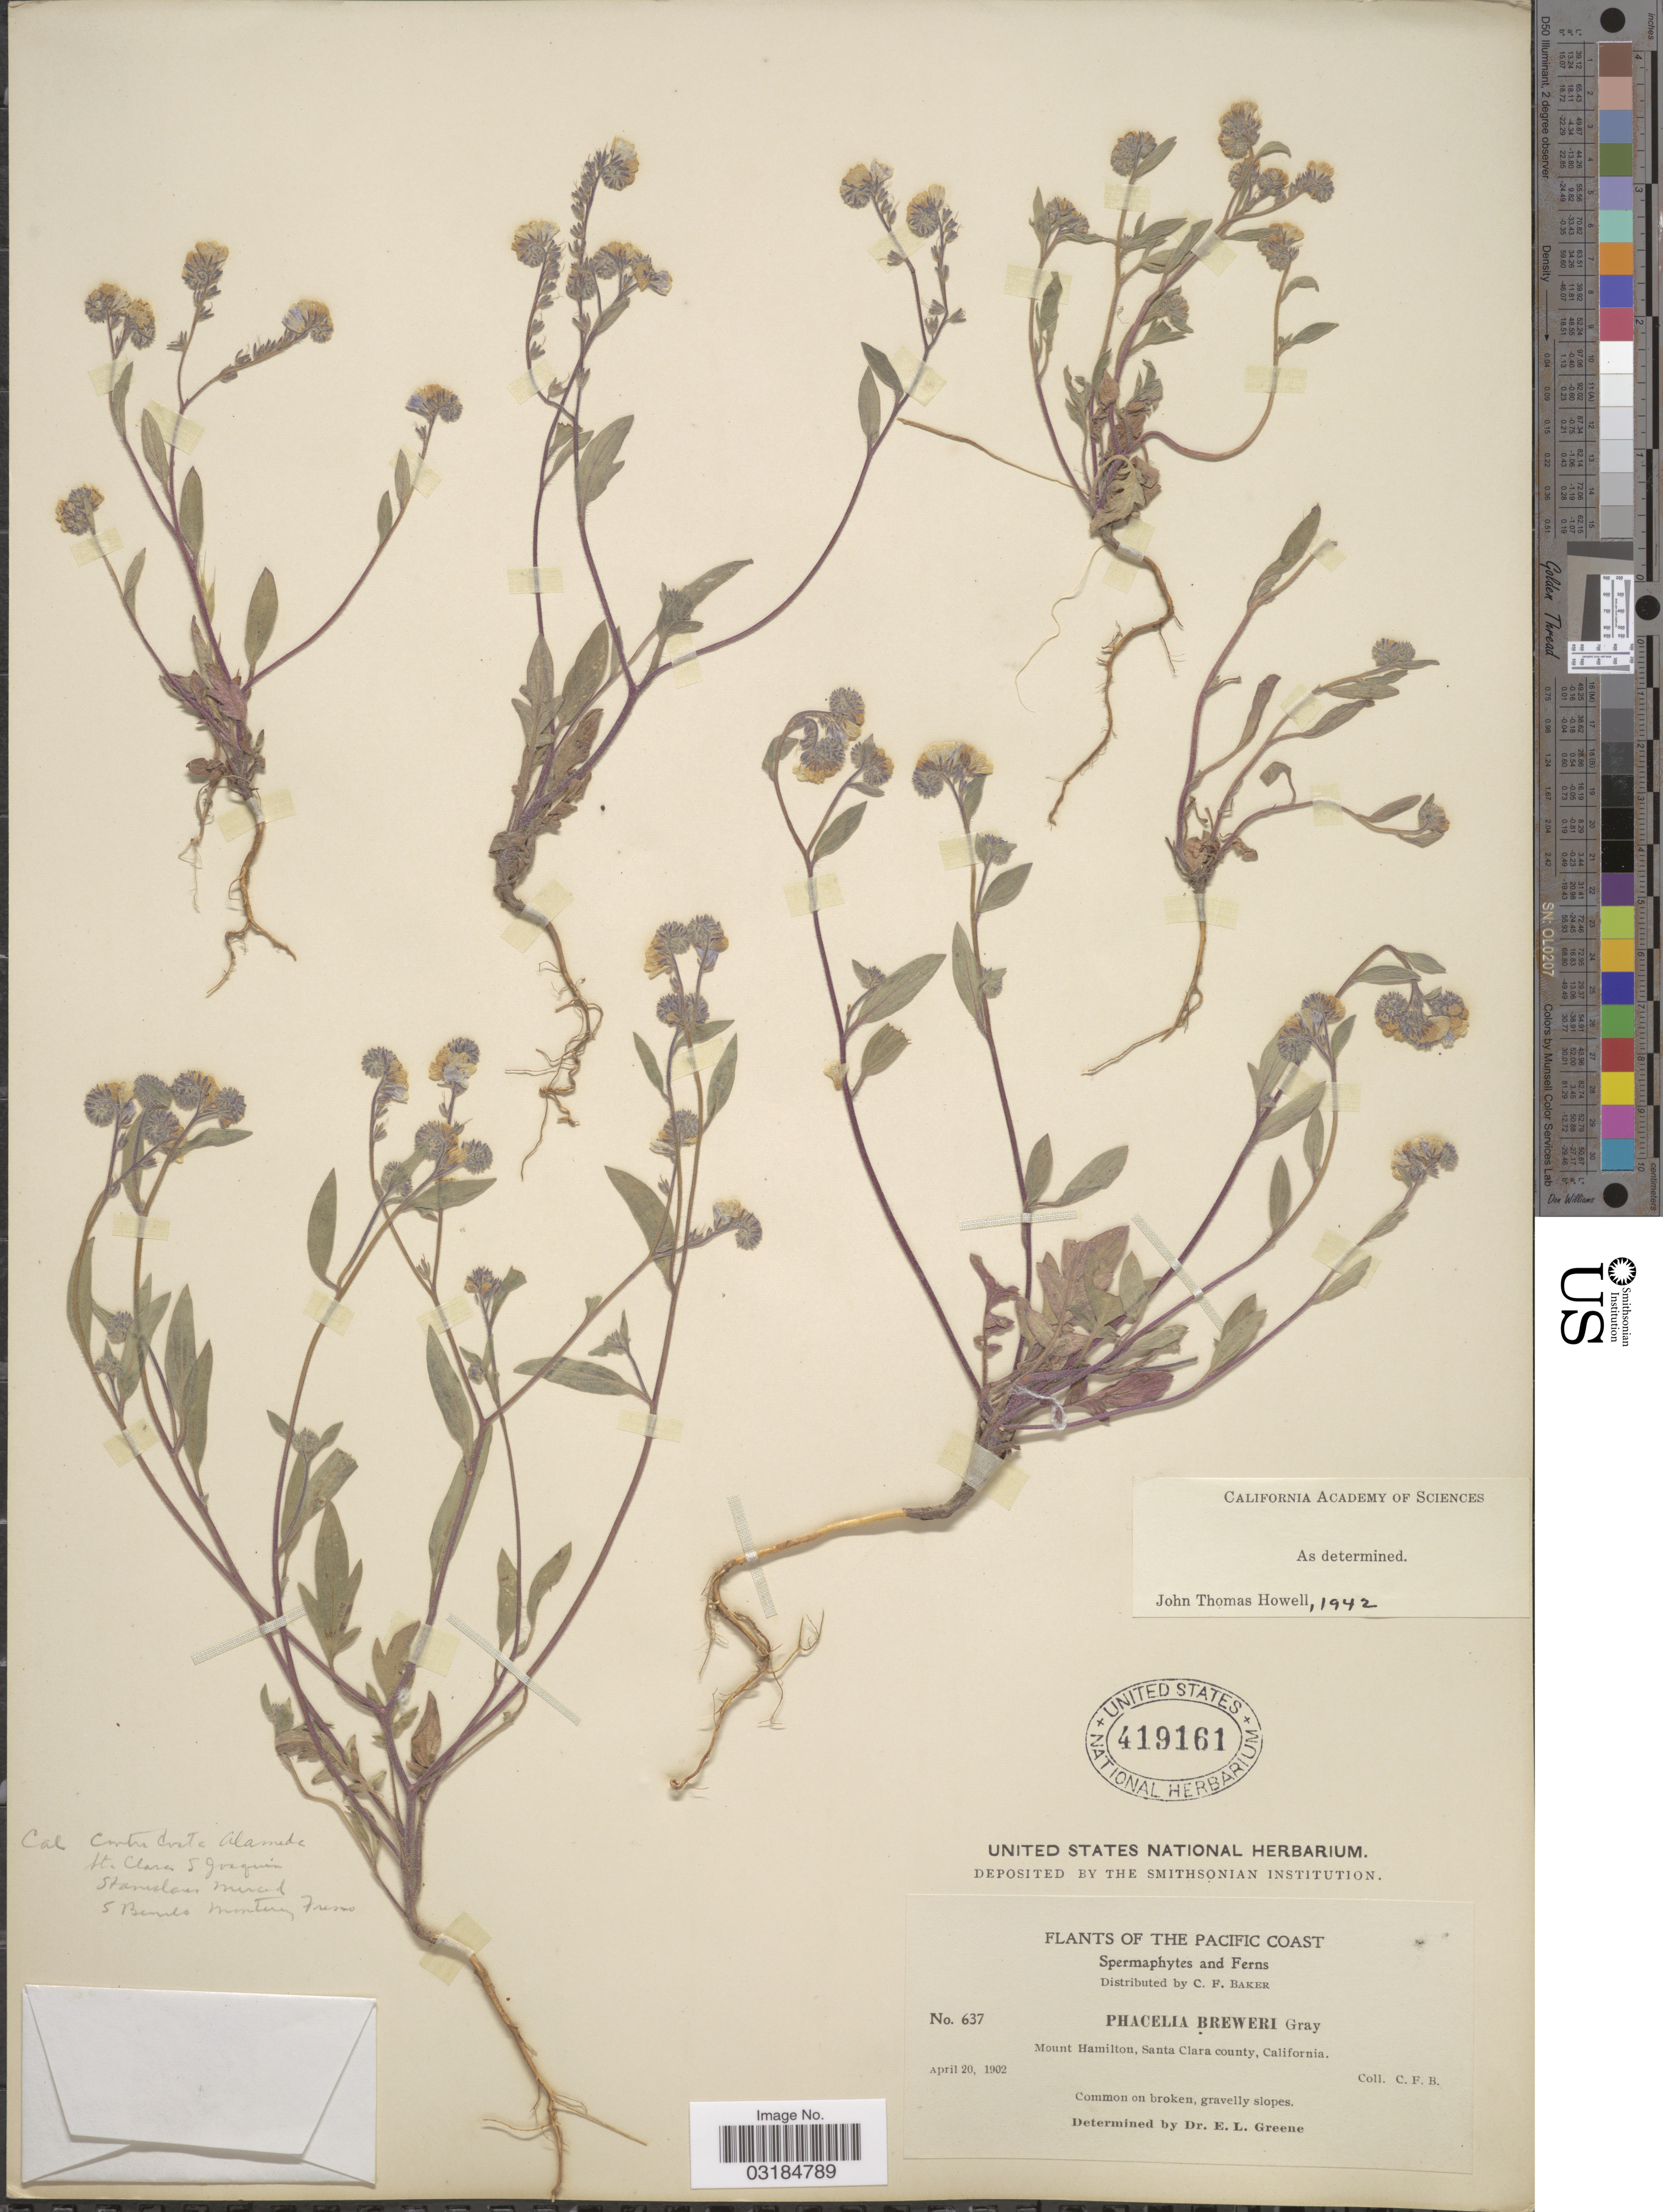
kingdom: Plantae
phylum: Tracheophyta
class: Magnoliopsida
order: Boraginales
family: Hydrophyllaceae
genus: Phacelia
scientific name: Phacelia breweri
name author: A. Gray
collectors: C. F. Baker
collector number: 637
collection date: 1902-04-20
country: United States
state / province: California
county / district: Santa Clara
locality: The Pacific Coast, Mount Hamilton, Santa Clara County, California.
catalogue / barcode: US 419161